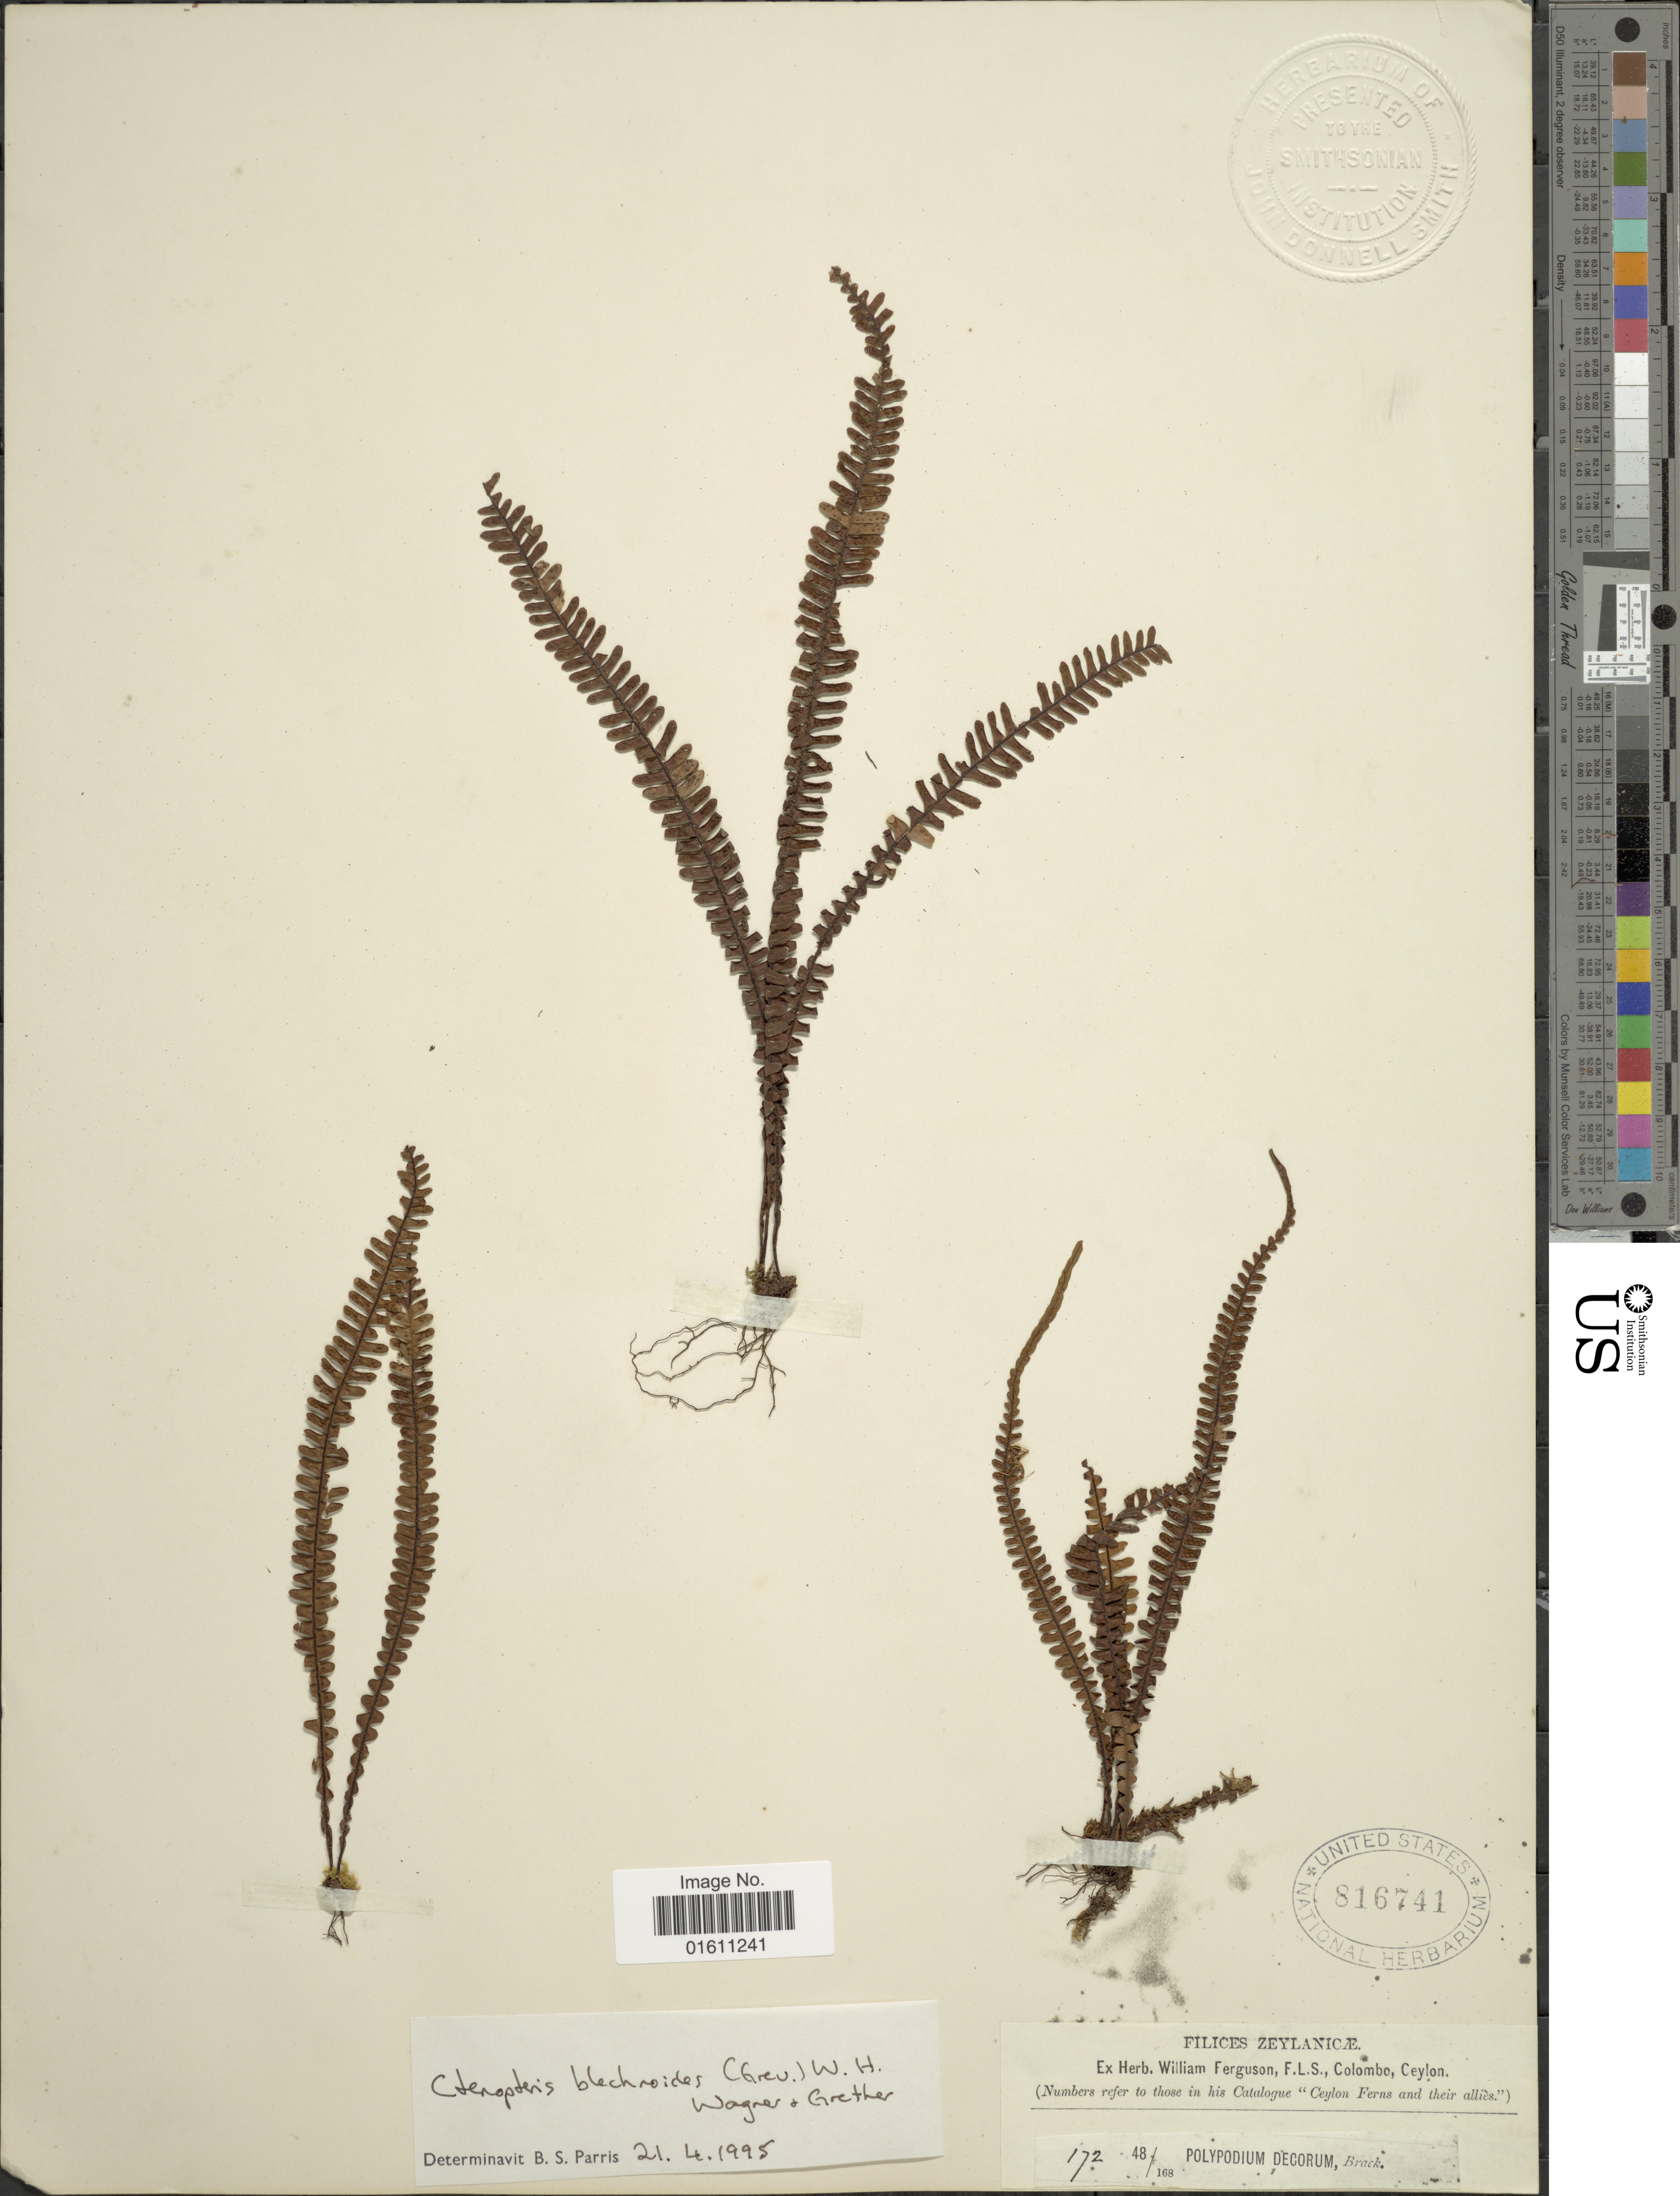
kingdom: Plantae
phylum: Tracheophyta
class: Polypodiopsida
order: Polypodiales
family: Polypodiaceae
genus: Ctenopterella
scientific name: Ctenopterella blechnoides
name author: (Grev.) Parris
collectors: ex herb. W. Ferguson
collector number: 172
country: Sri Lanka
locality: Ceylon, Filice Zeylanicæ.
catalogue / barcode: US 816741